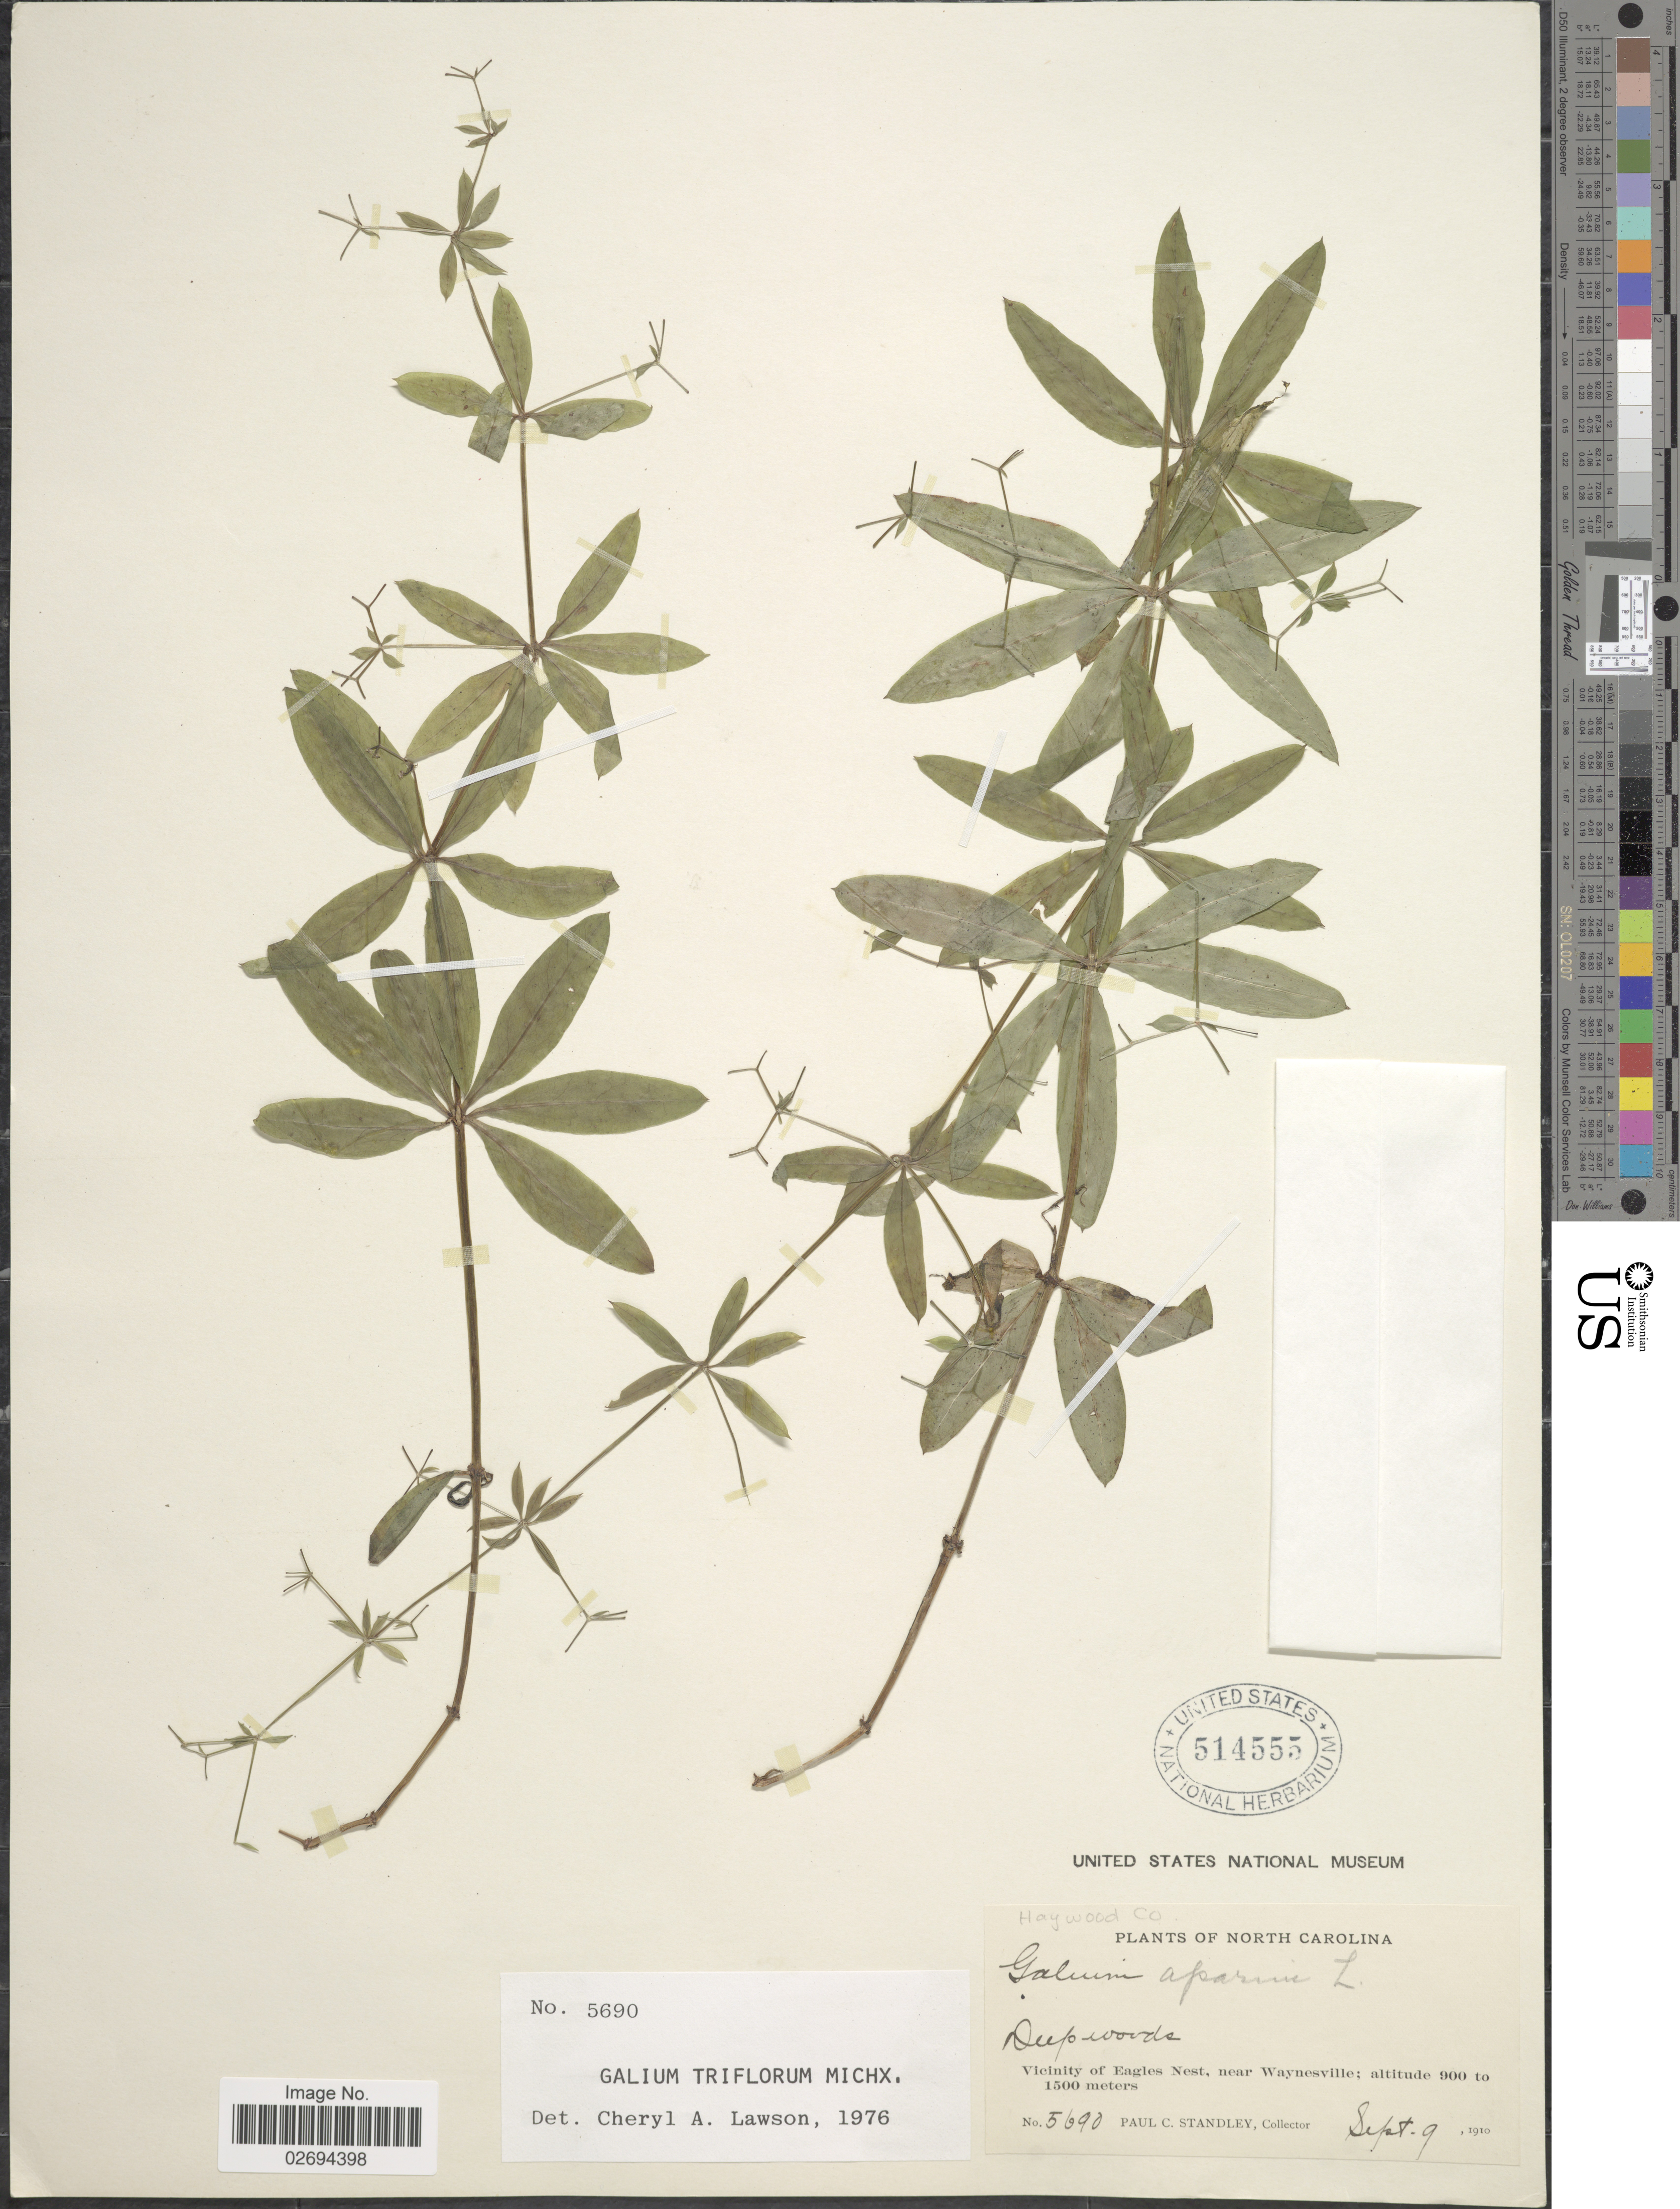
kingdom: Plantae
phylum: Tracheophyta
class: Magnoliopsida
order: Gentianales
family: Rubiaceae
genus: Galium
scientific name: Galium triflorum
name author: Michx.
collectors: P. C. Standley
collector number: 5690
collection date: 1910-09-09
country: United States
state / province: North Carolina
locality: Vicinity of Eagles Nest, near Waynesville.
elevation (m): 900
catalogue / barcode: US 514555